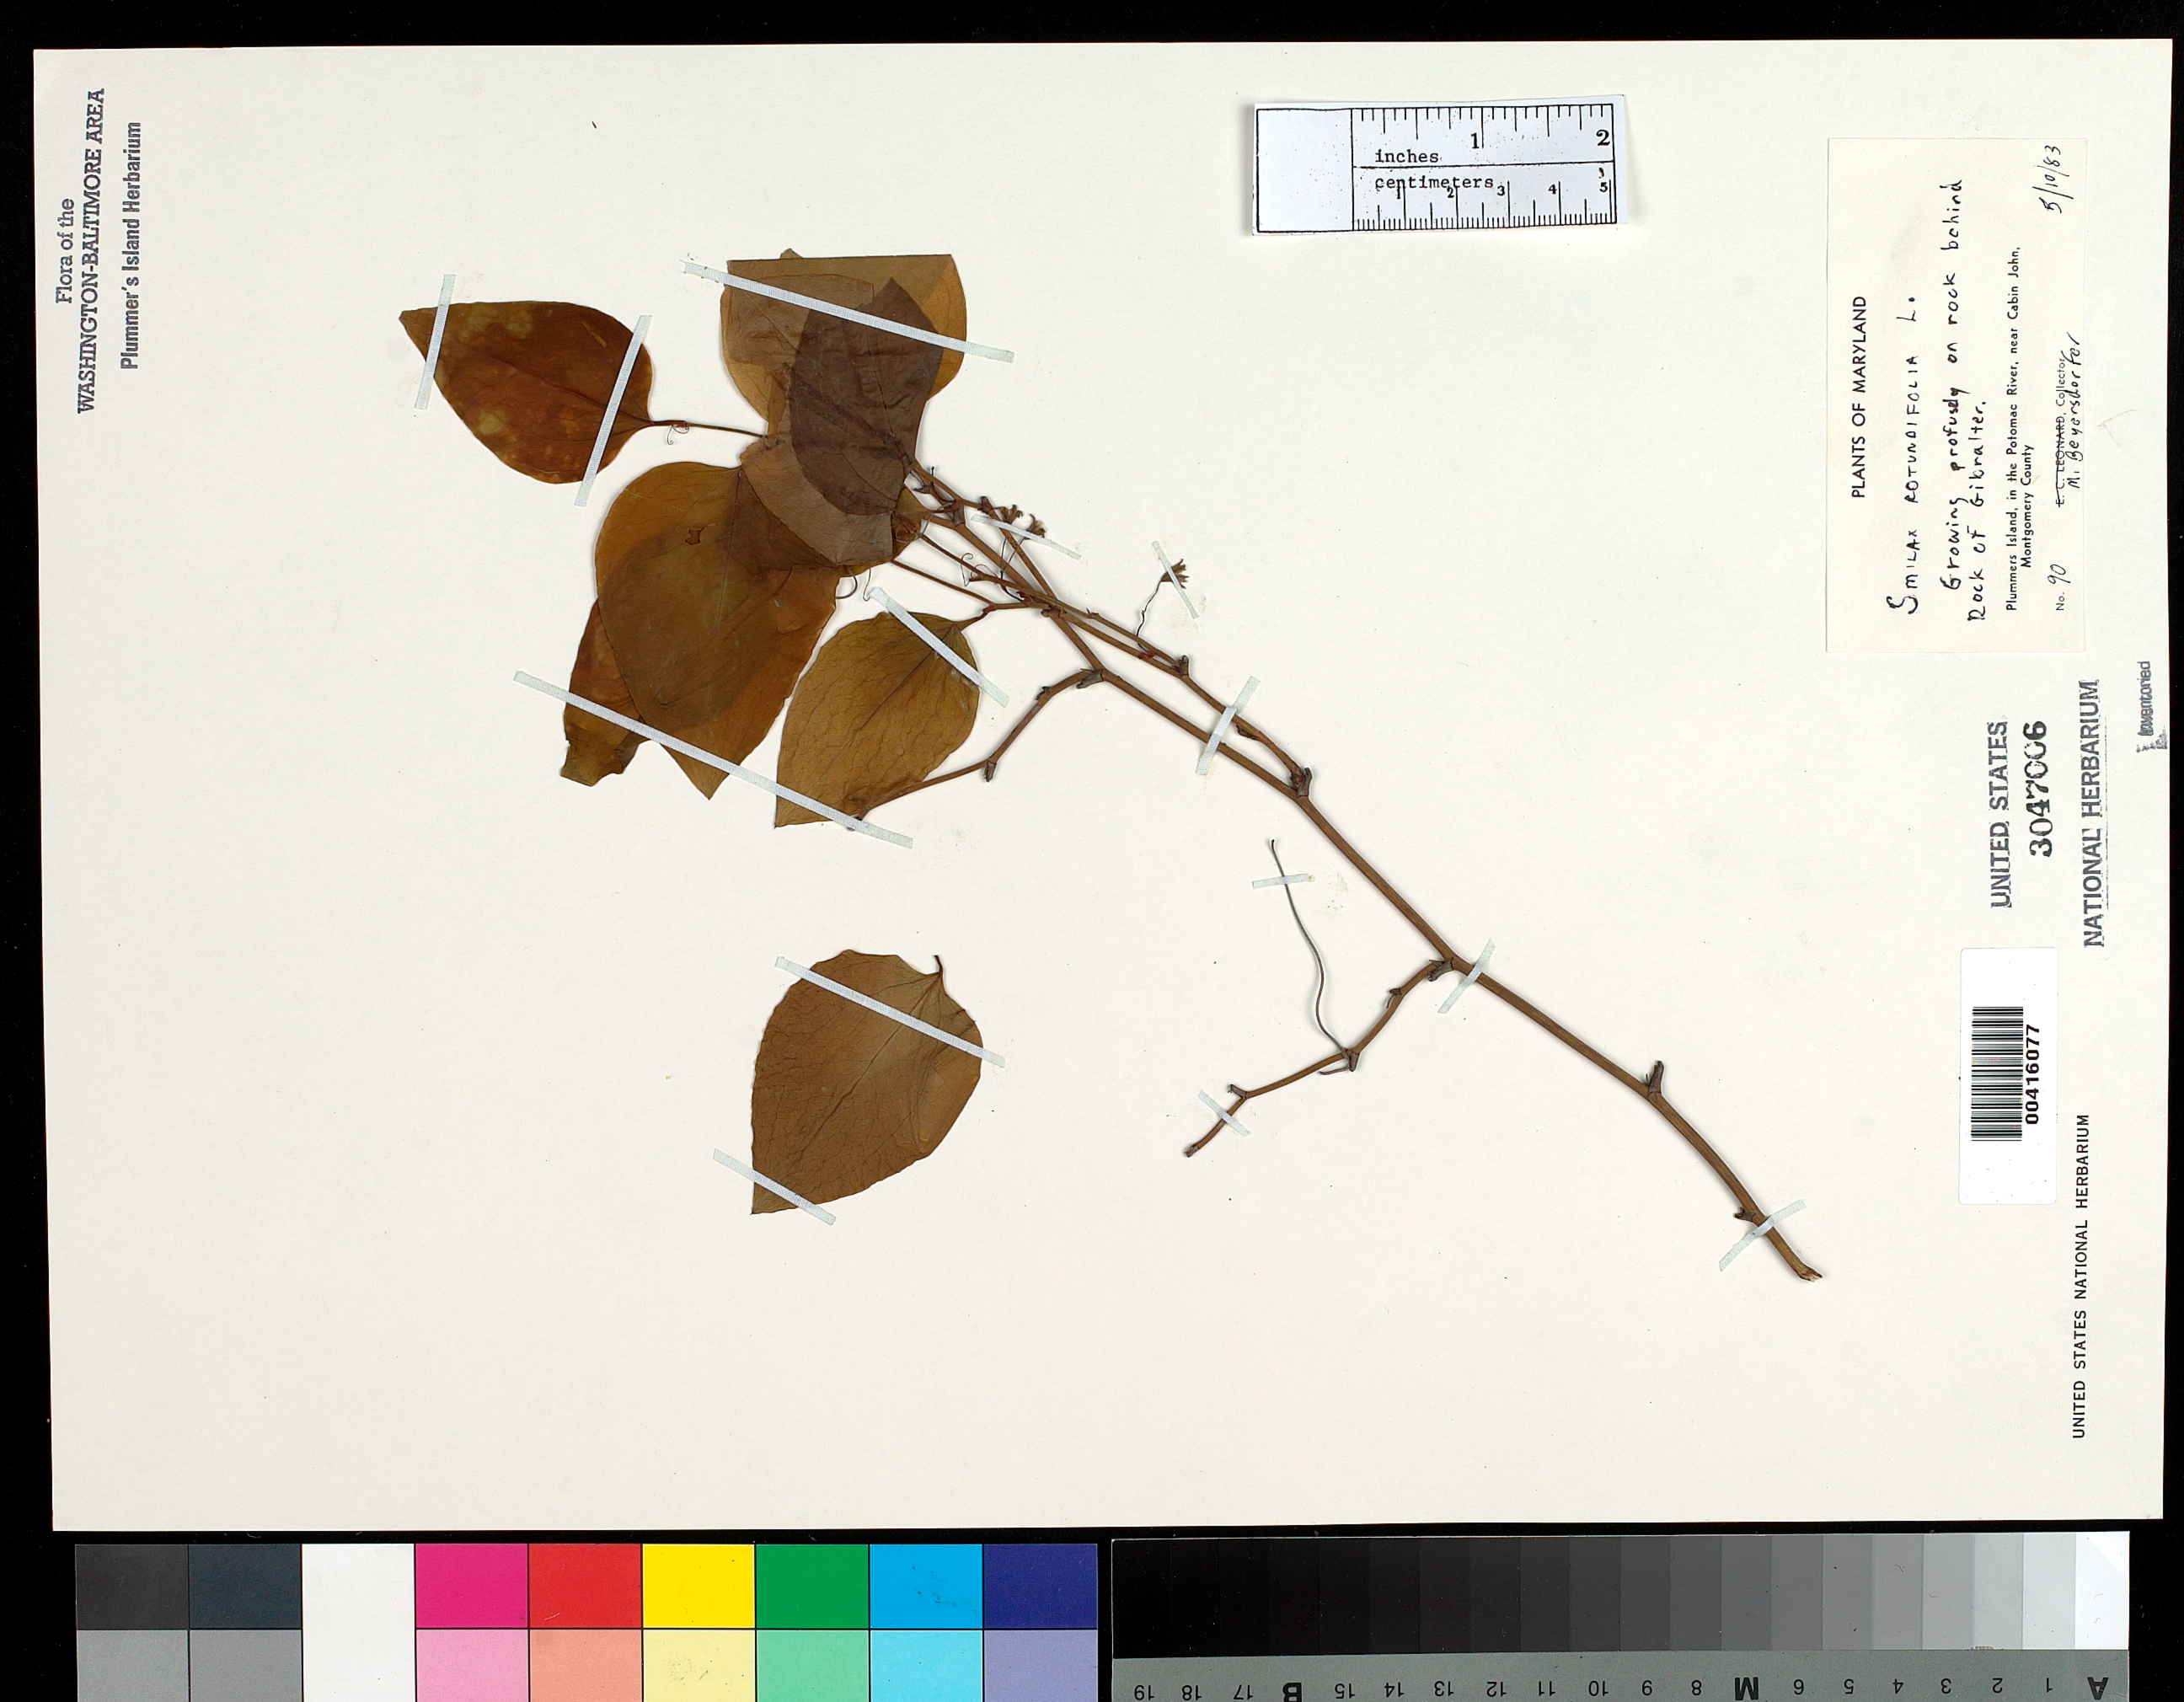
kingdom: Plantae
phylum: Tracheophyta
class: Liliopsida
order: Liliales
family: Smilacaceae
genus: Smilax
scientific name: Smilax rotundifolia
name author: L.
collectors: M. Beyersdorfer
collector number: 90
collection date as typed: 10 May 1983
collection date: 1983-05-10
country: United States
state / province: Maryland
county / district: Montgomery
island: Plummers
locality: Plummer's Island; rock behind Rock of Gibraltar C. & O. Canal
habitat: On rock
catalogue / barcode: US 3047006